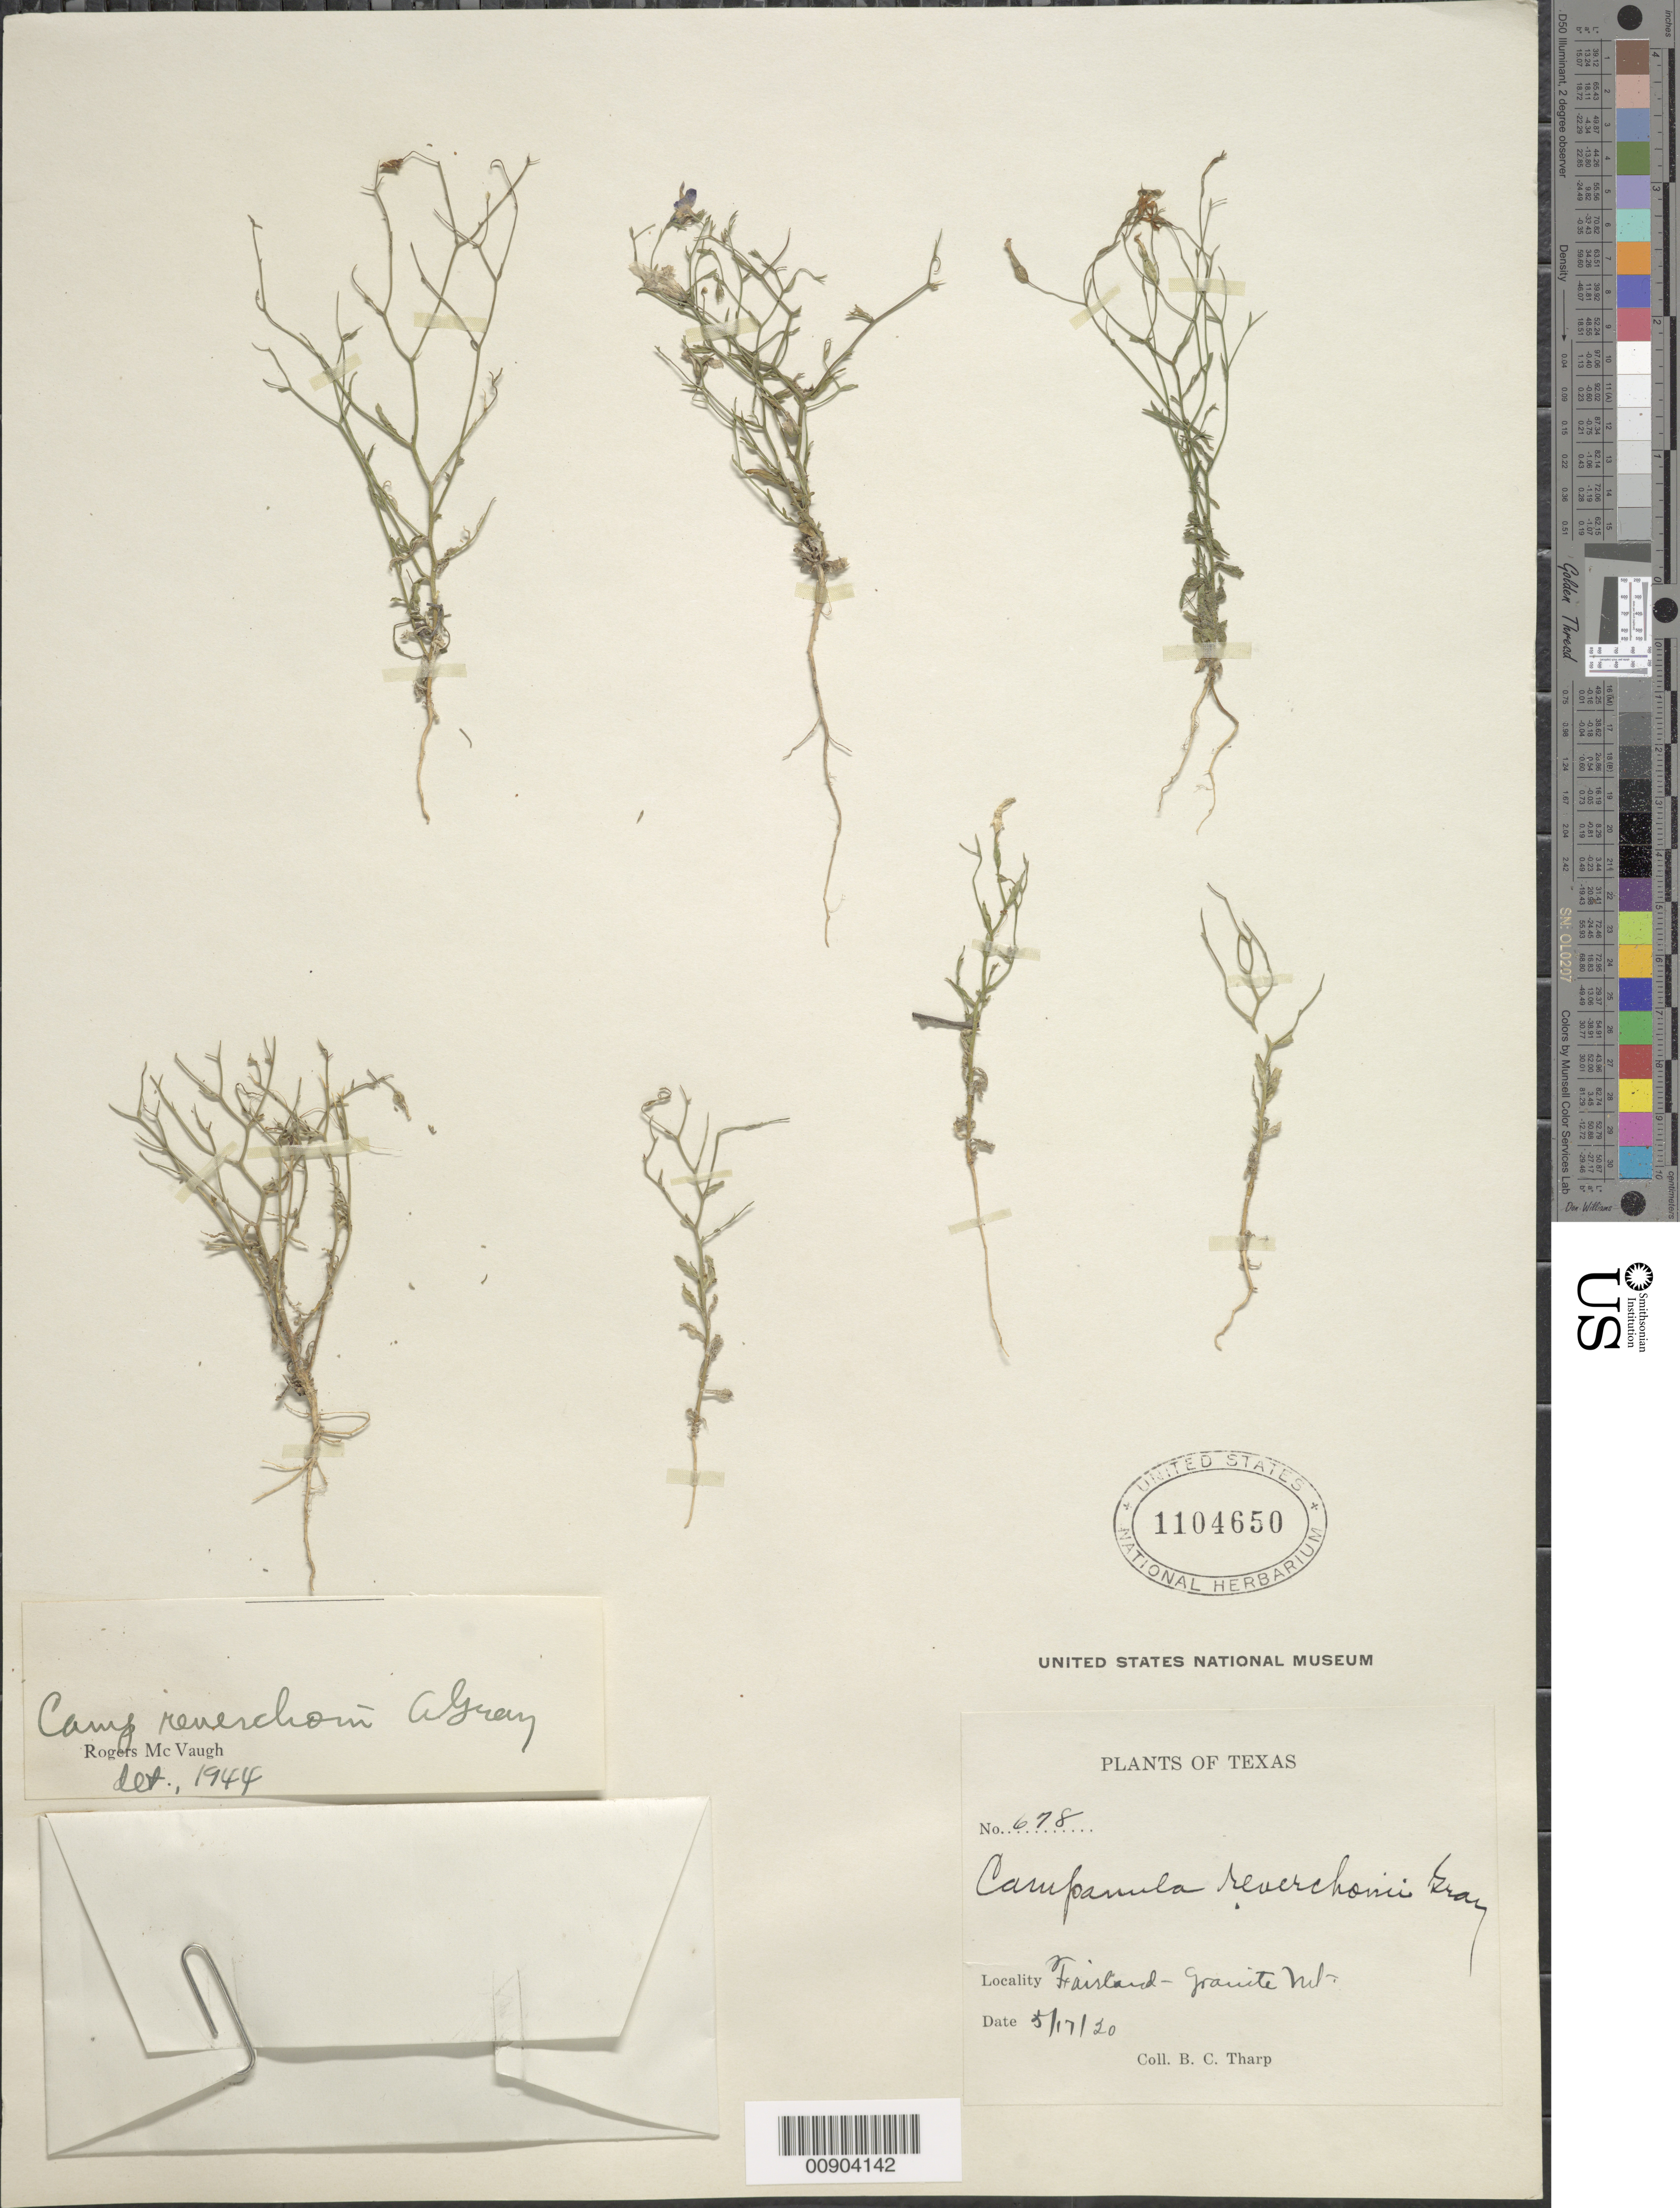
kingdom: Plantae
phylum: Tracheophyta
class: Magnoliopsida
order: Asterales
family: Campanulaceae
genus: Campanula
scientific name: Campanula reverchonii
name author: A. Gray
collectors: B. C. Tharp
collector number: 678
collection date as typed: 5/17/20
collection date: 1920-05-17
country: United States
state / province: Texas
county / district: Burnet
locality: Fairland, Granite Mountains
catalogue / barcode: US 1104650